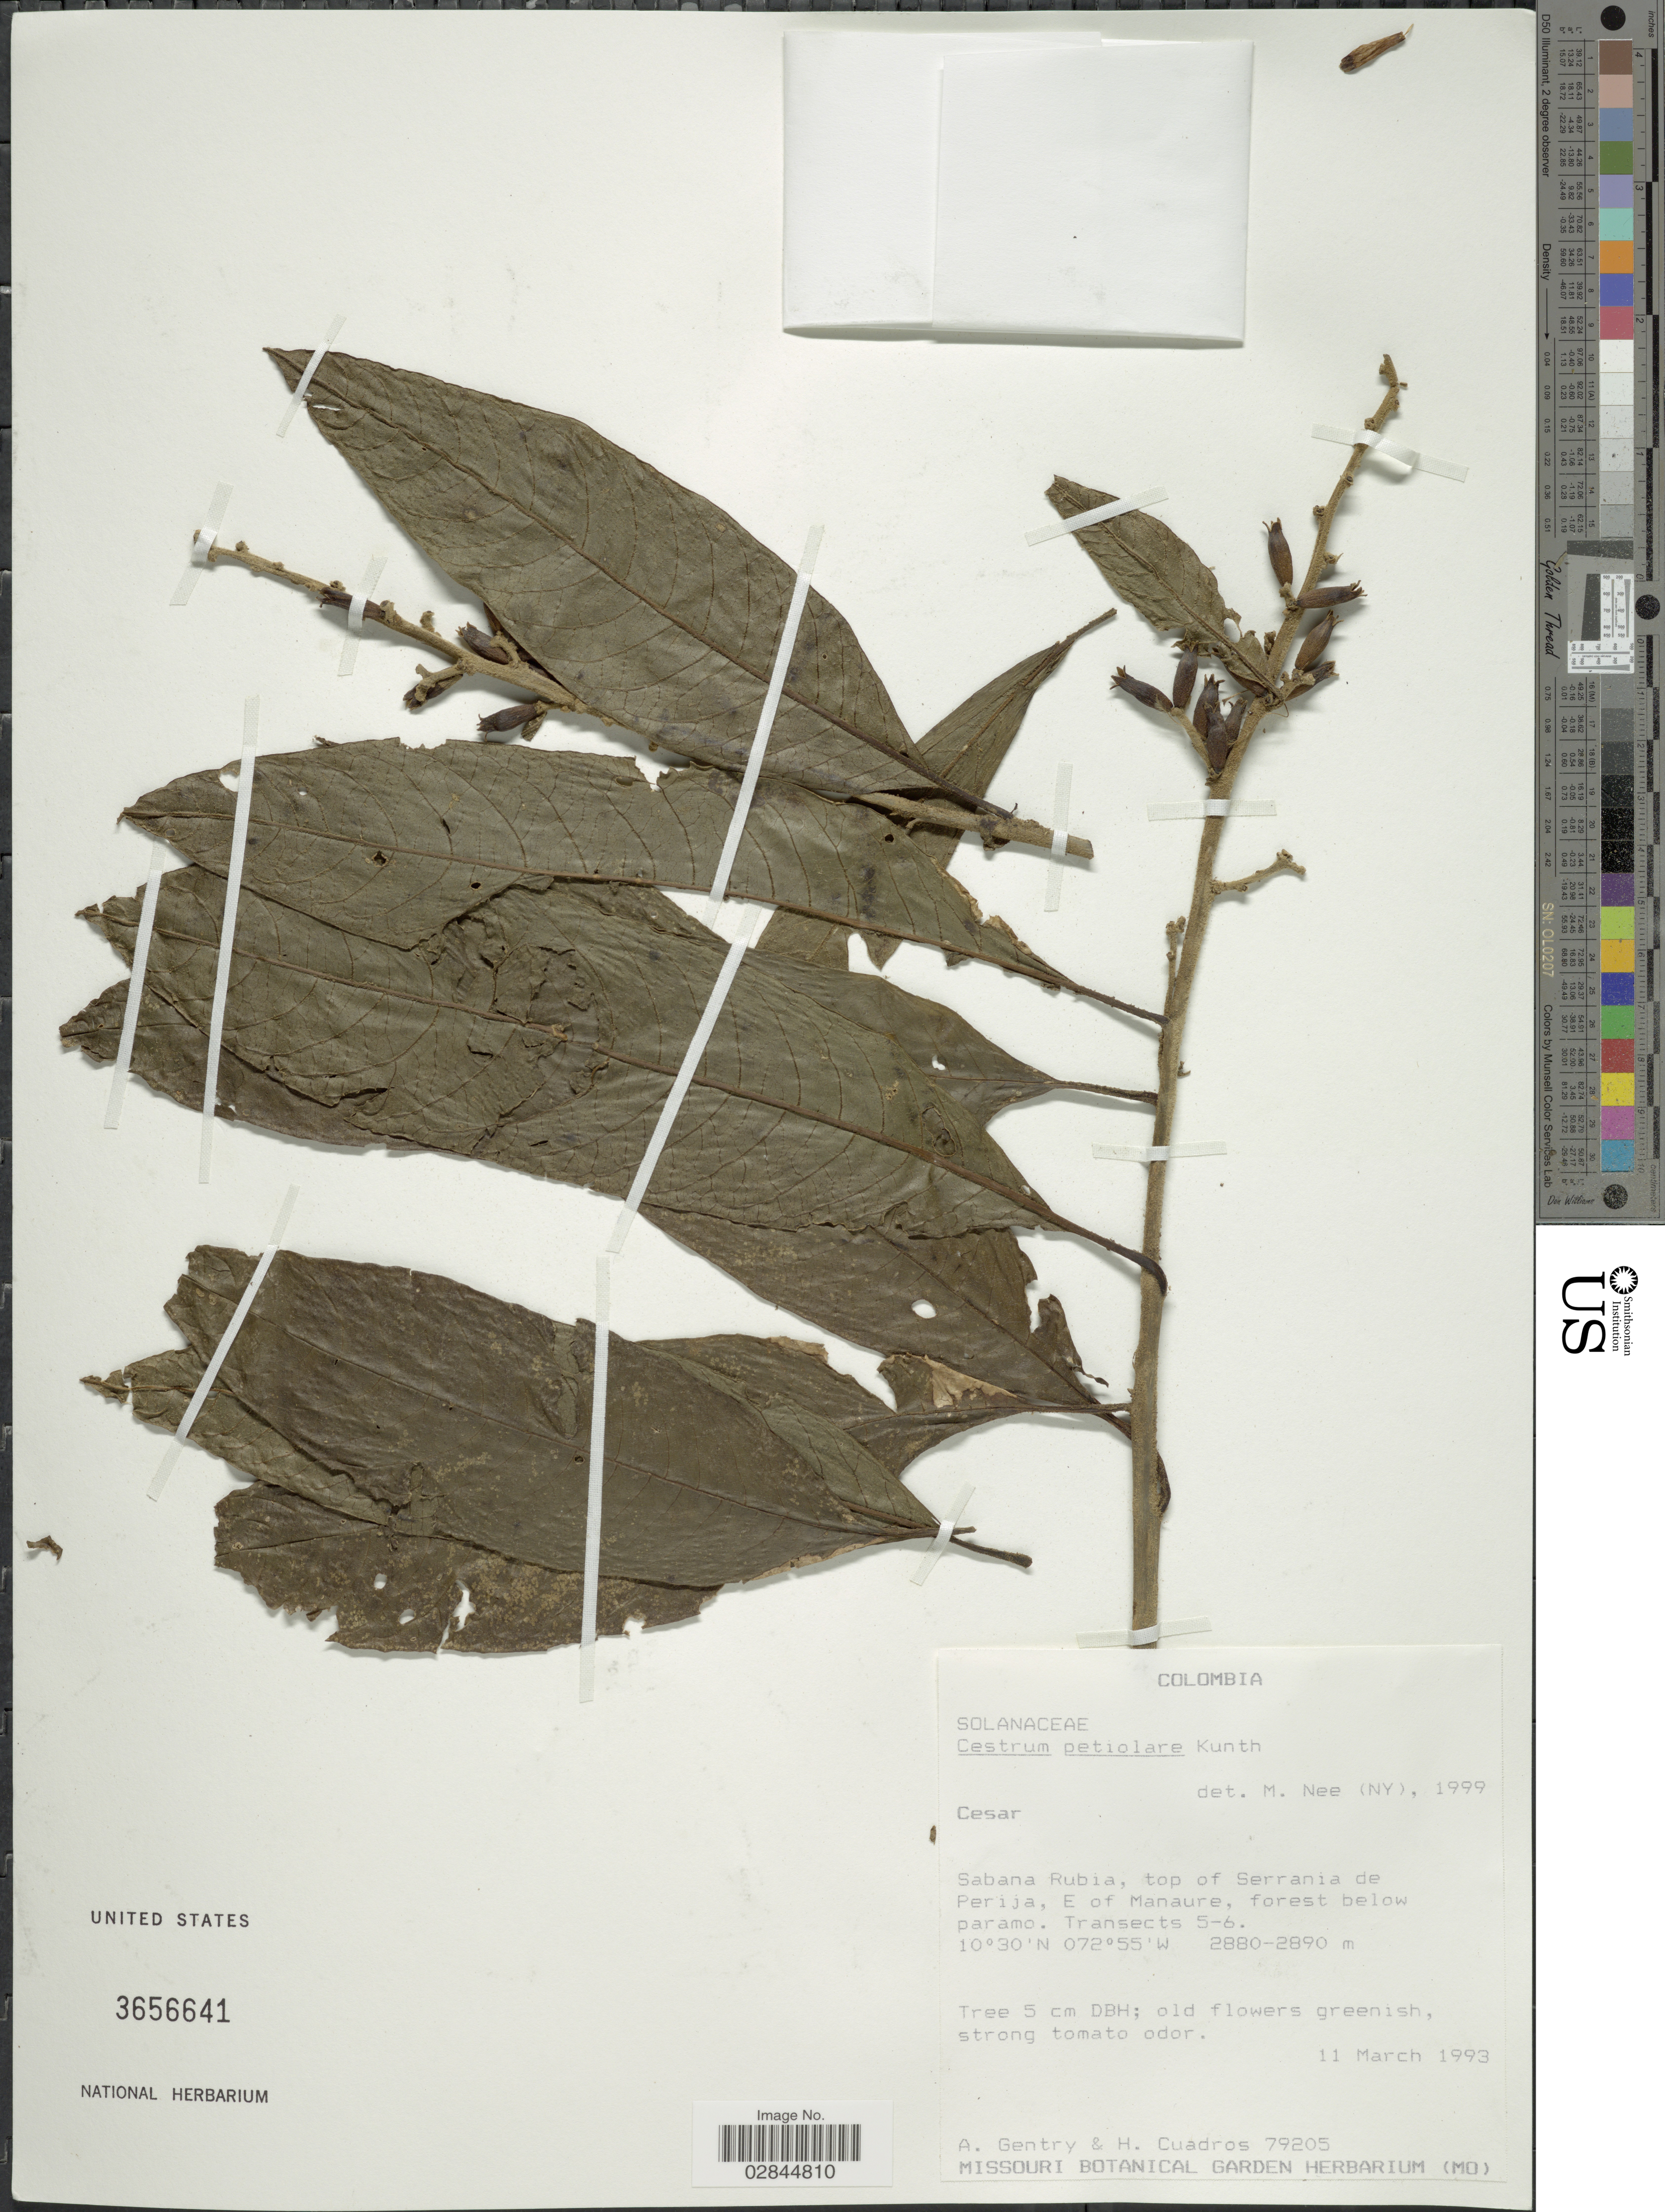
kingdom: Plantae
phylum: Tracheophyta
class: Magnoliopsida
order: Solanales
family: Solanaceae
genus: Cestrum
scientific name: Cestrum petiolare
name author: Kunth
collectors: A. H. Gentry & H. Cuadros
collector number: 79205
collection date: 1993-03-11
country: Colombia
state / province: Cesar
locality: Sabana Rubia, top of Serrania de Perija, E of Manaure, forest below paramo. Transects 5-6.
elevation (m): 2880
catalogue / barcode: US 3656641